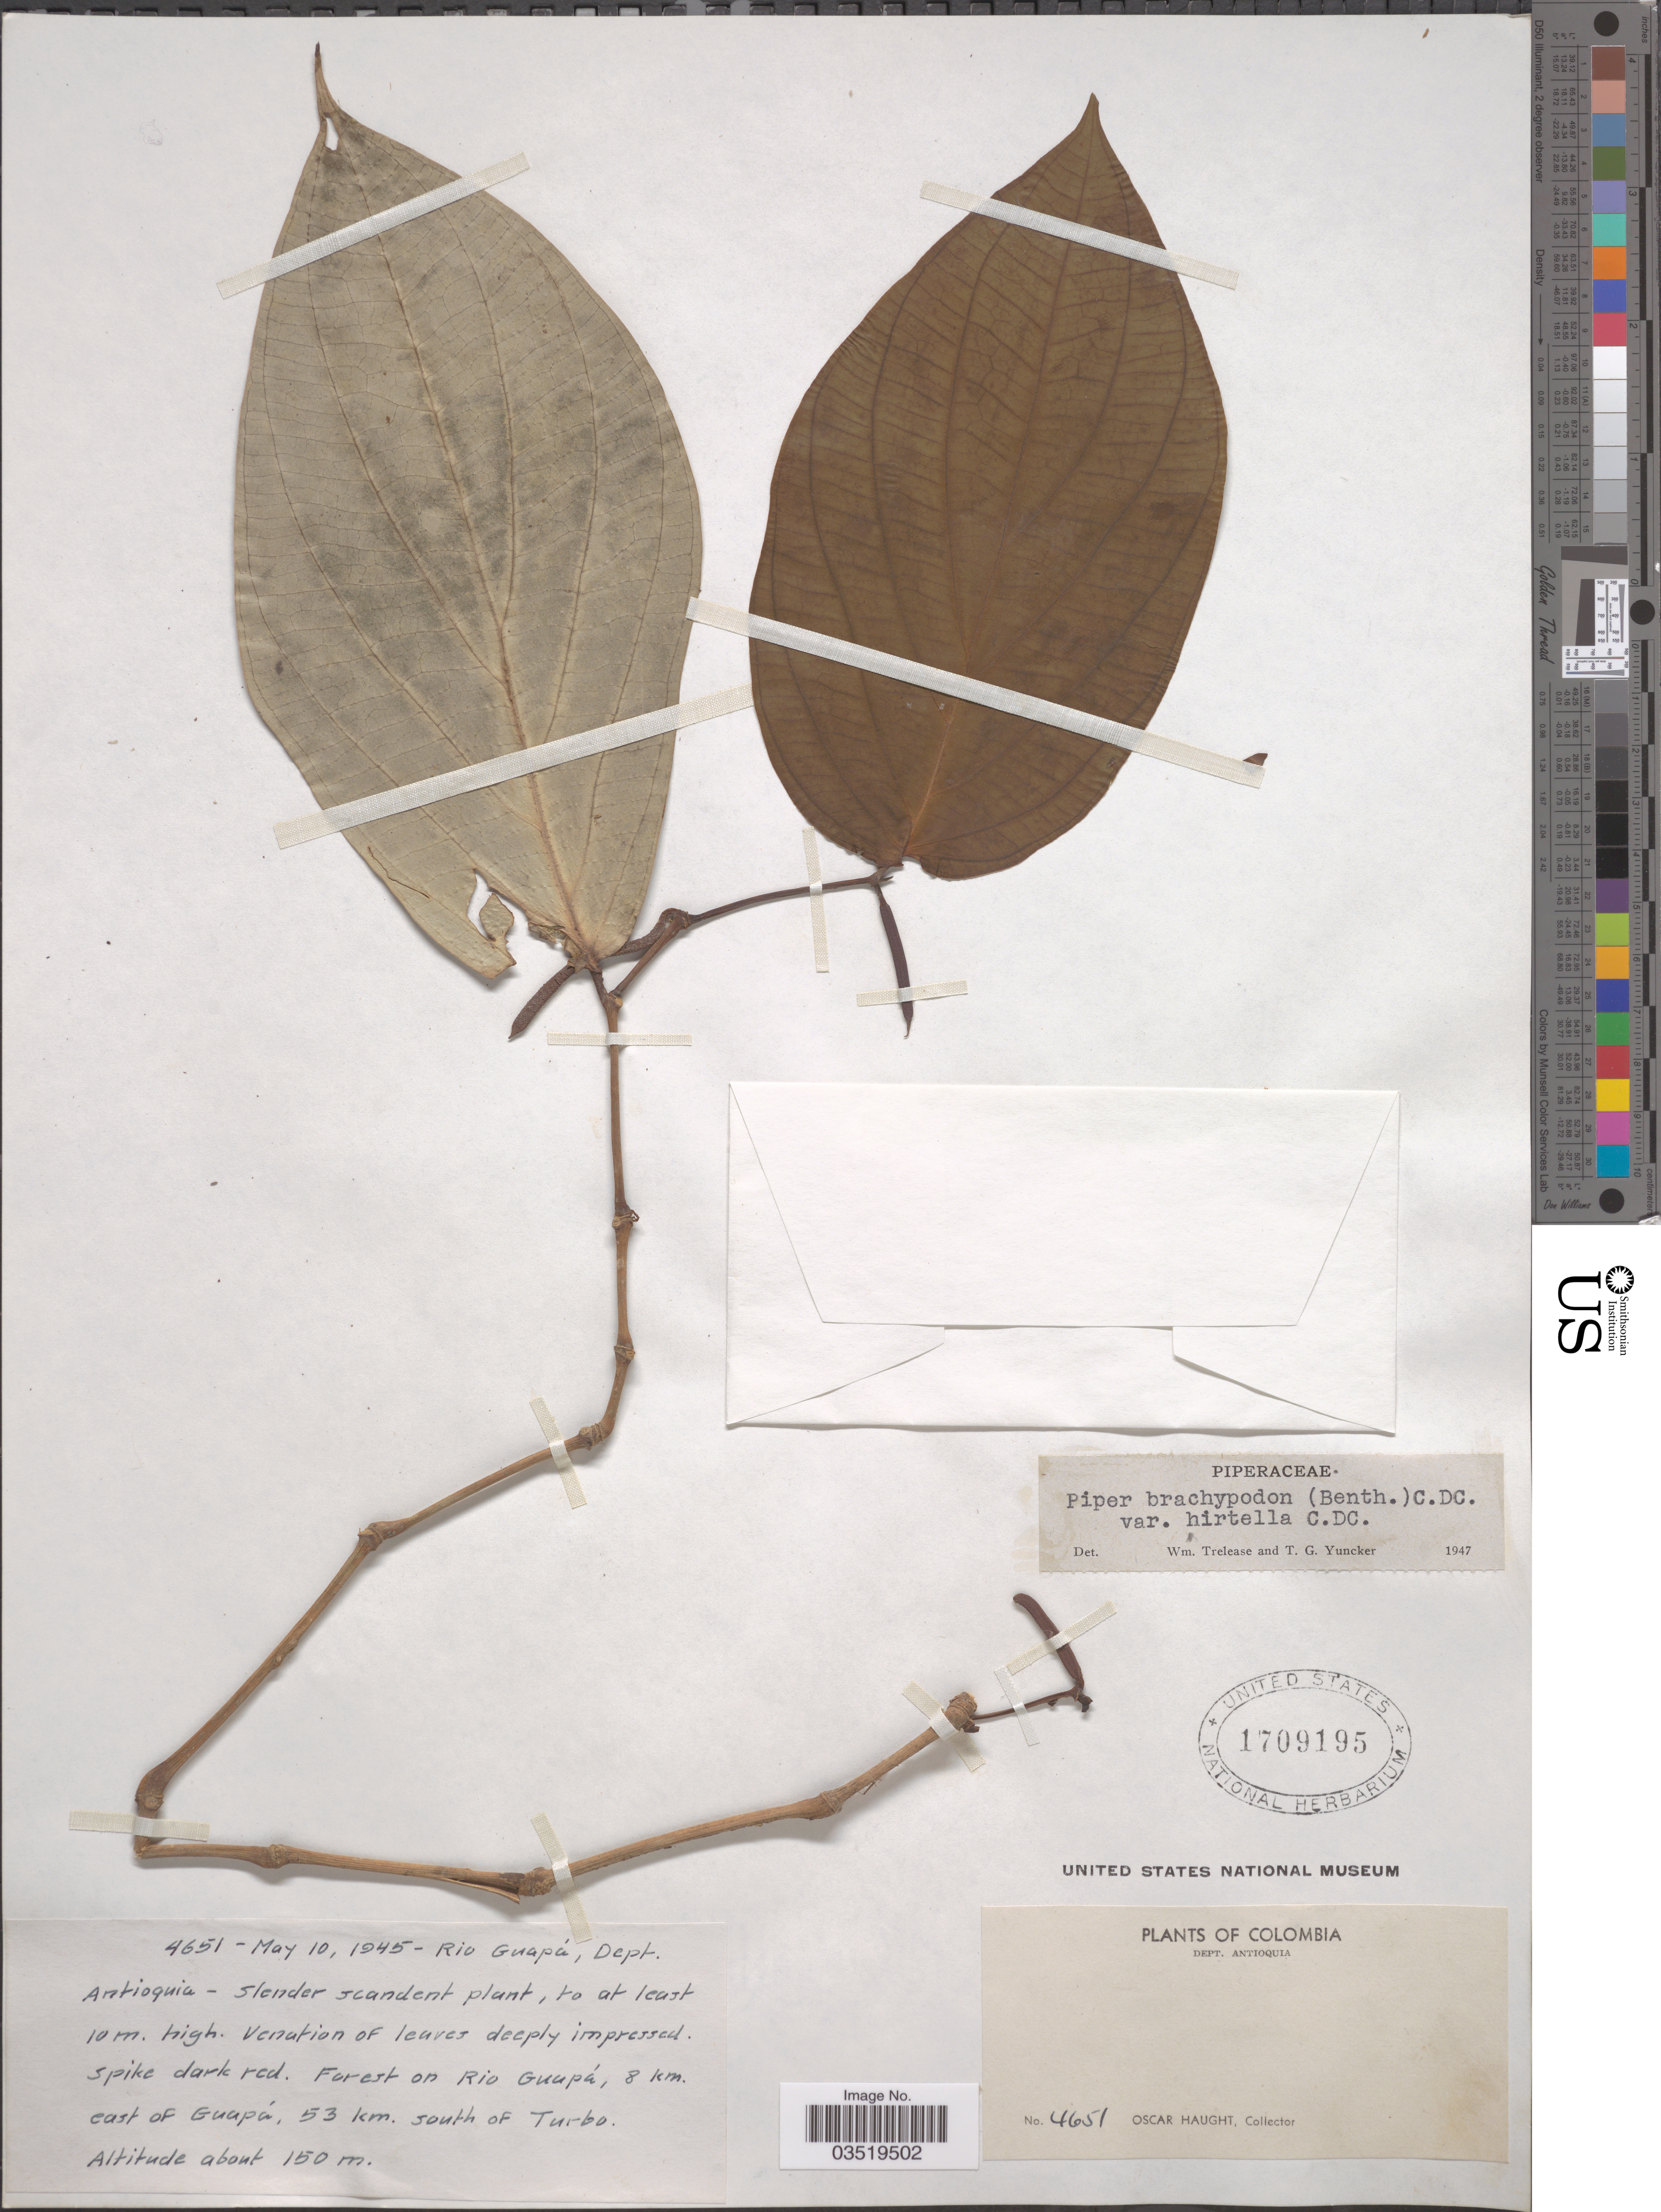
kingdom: Plantae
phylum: Tracheophyta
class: Magnoliopsida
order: Piperales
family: Piperaceae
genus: Piper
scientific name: Piper brachypodon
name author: (Benth.) C. DC.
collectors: O. L. Haught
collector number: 4651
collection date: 1945-05-10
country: Colombia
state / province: Antioquia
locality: Rio Guapá, Dept. Antioquia. Forest on Rio Guapá, 8 km. east of Guapá, 53 km. south of Turbo.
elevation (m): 150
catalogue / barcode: US 1709195